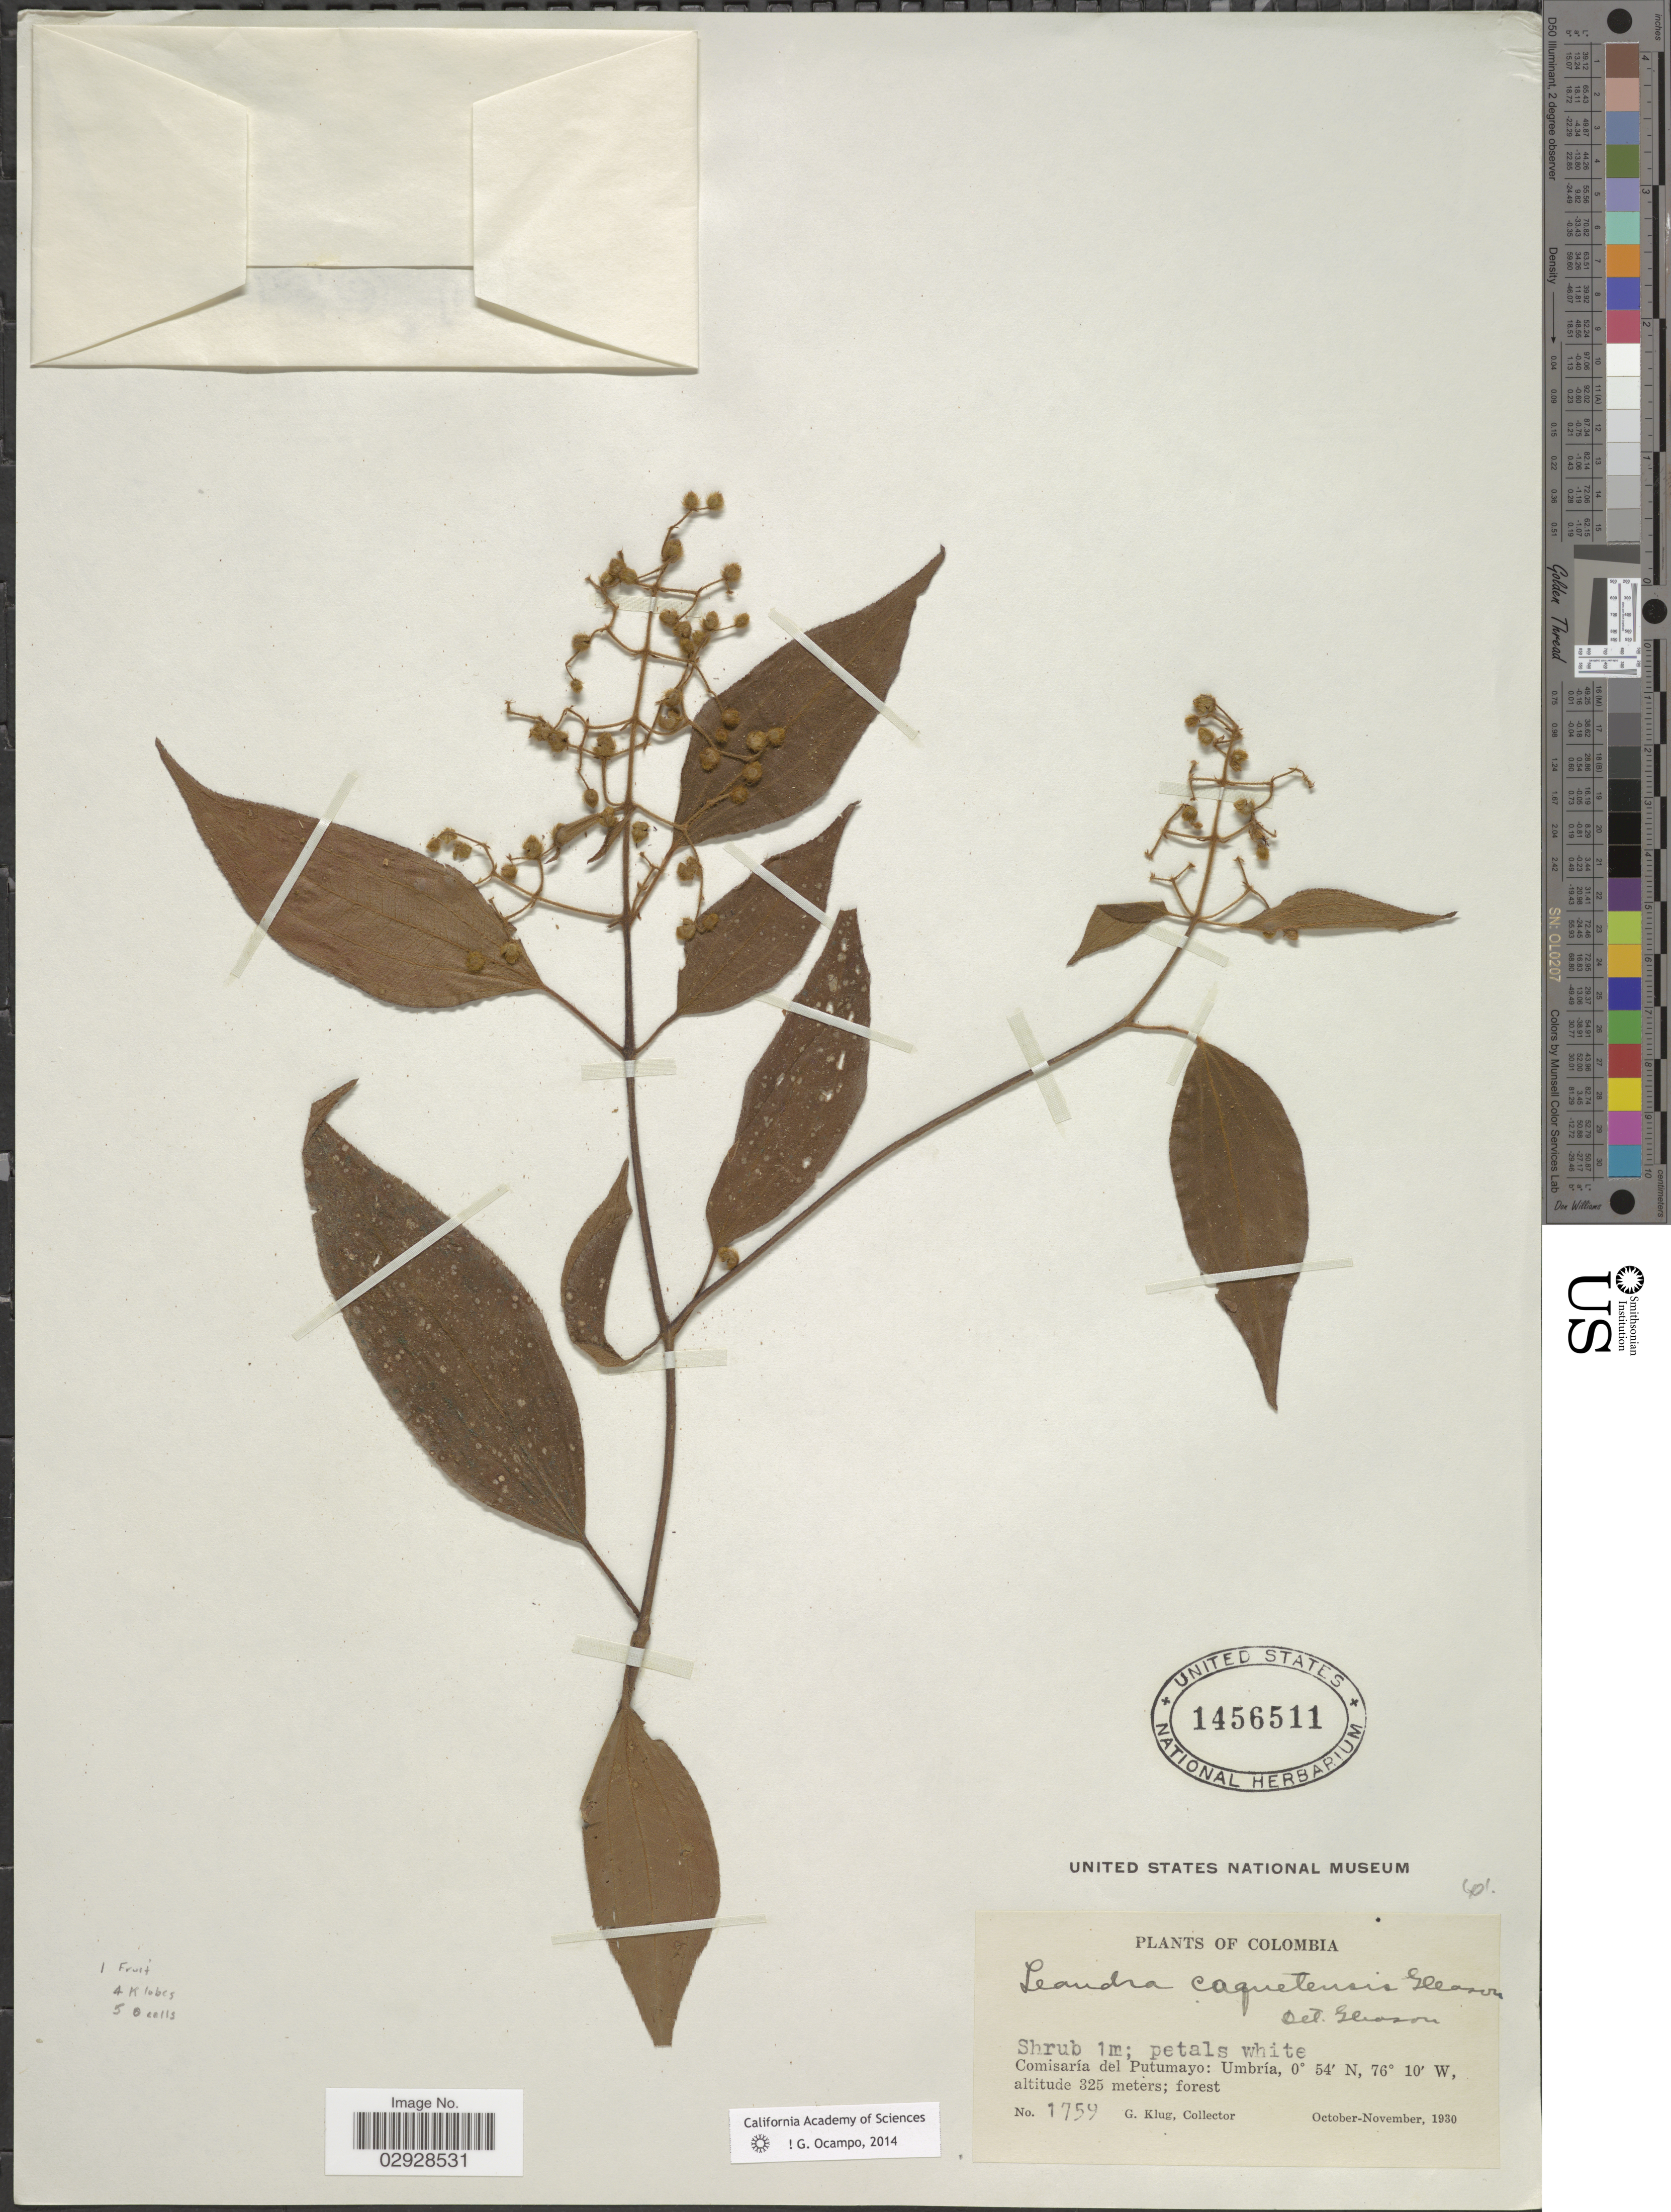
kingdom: Plantae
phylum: Tracheophyta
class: Magnoliopsida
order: Myrtales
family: Melastomataceae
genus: Leandra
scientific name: Leandra caquetensis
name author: Gleason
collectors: G. Klug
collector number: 1759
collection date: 1930-10/1930-11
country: Colombia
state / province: Putumayo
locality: Comisaría del Putumayo: Umbría.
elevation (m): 325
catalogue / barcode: US 1456511